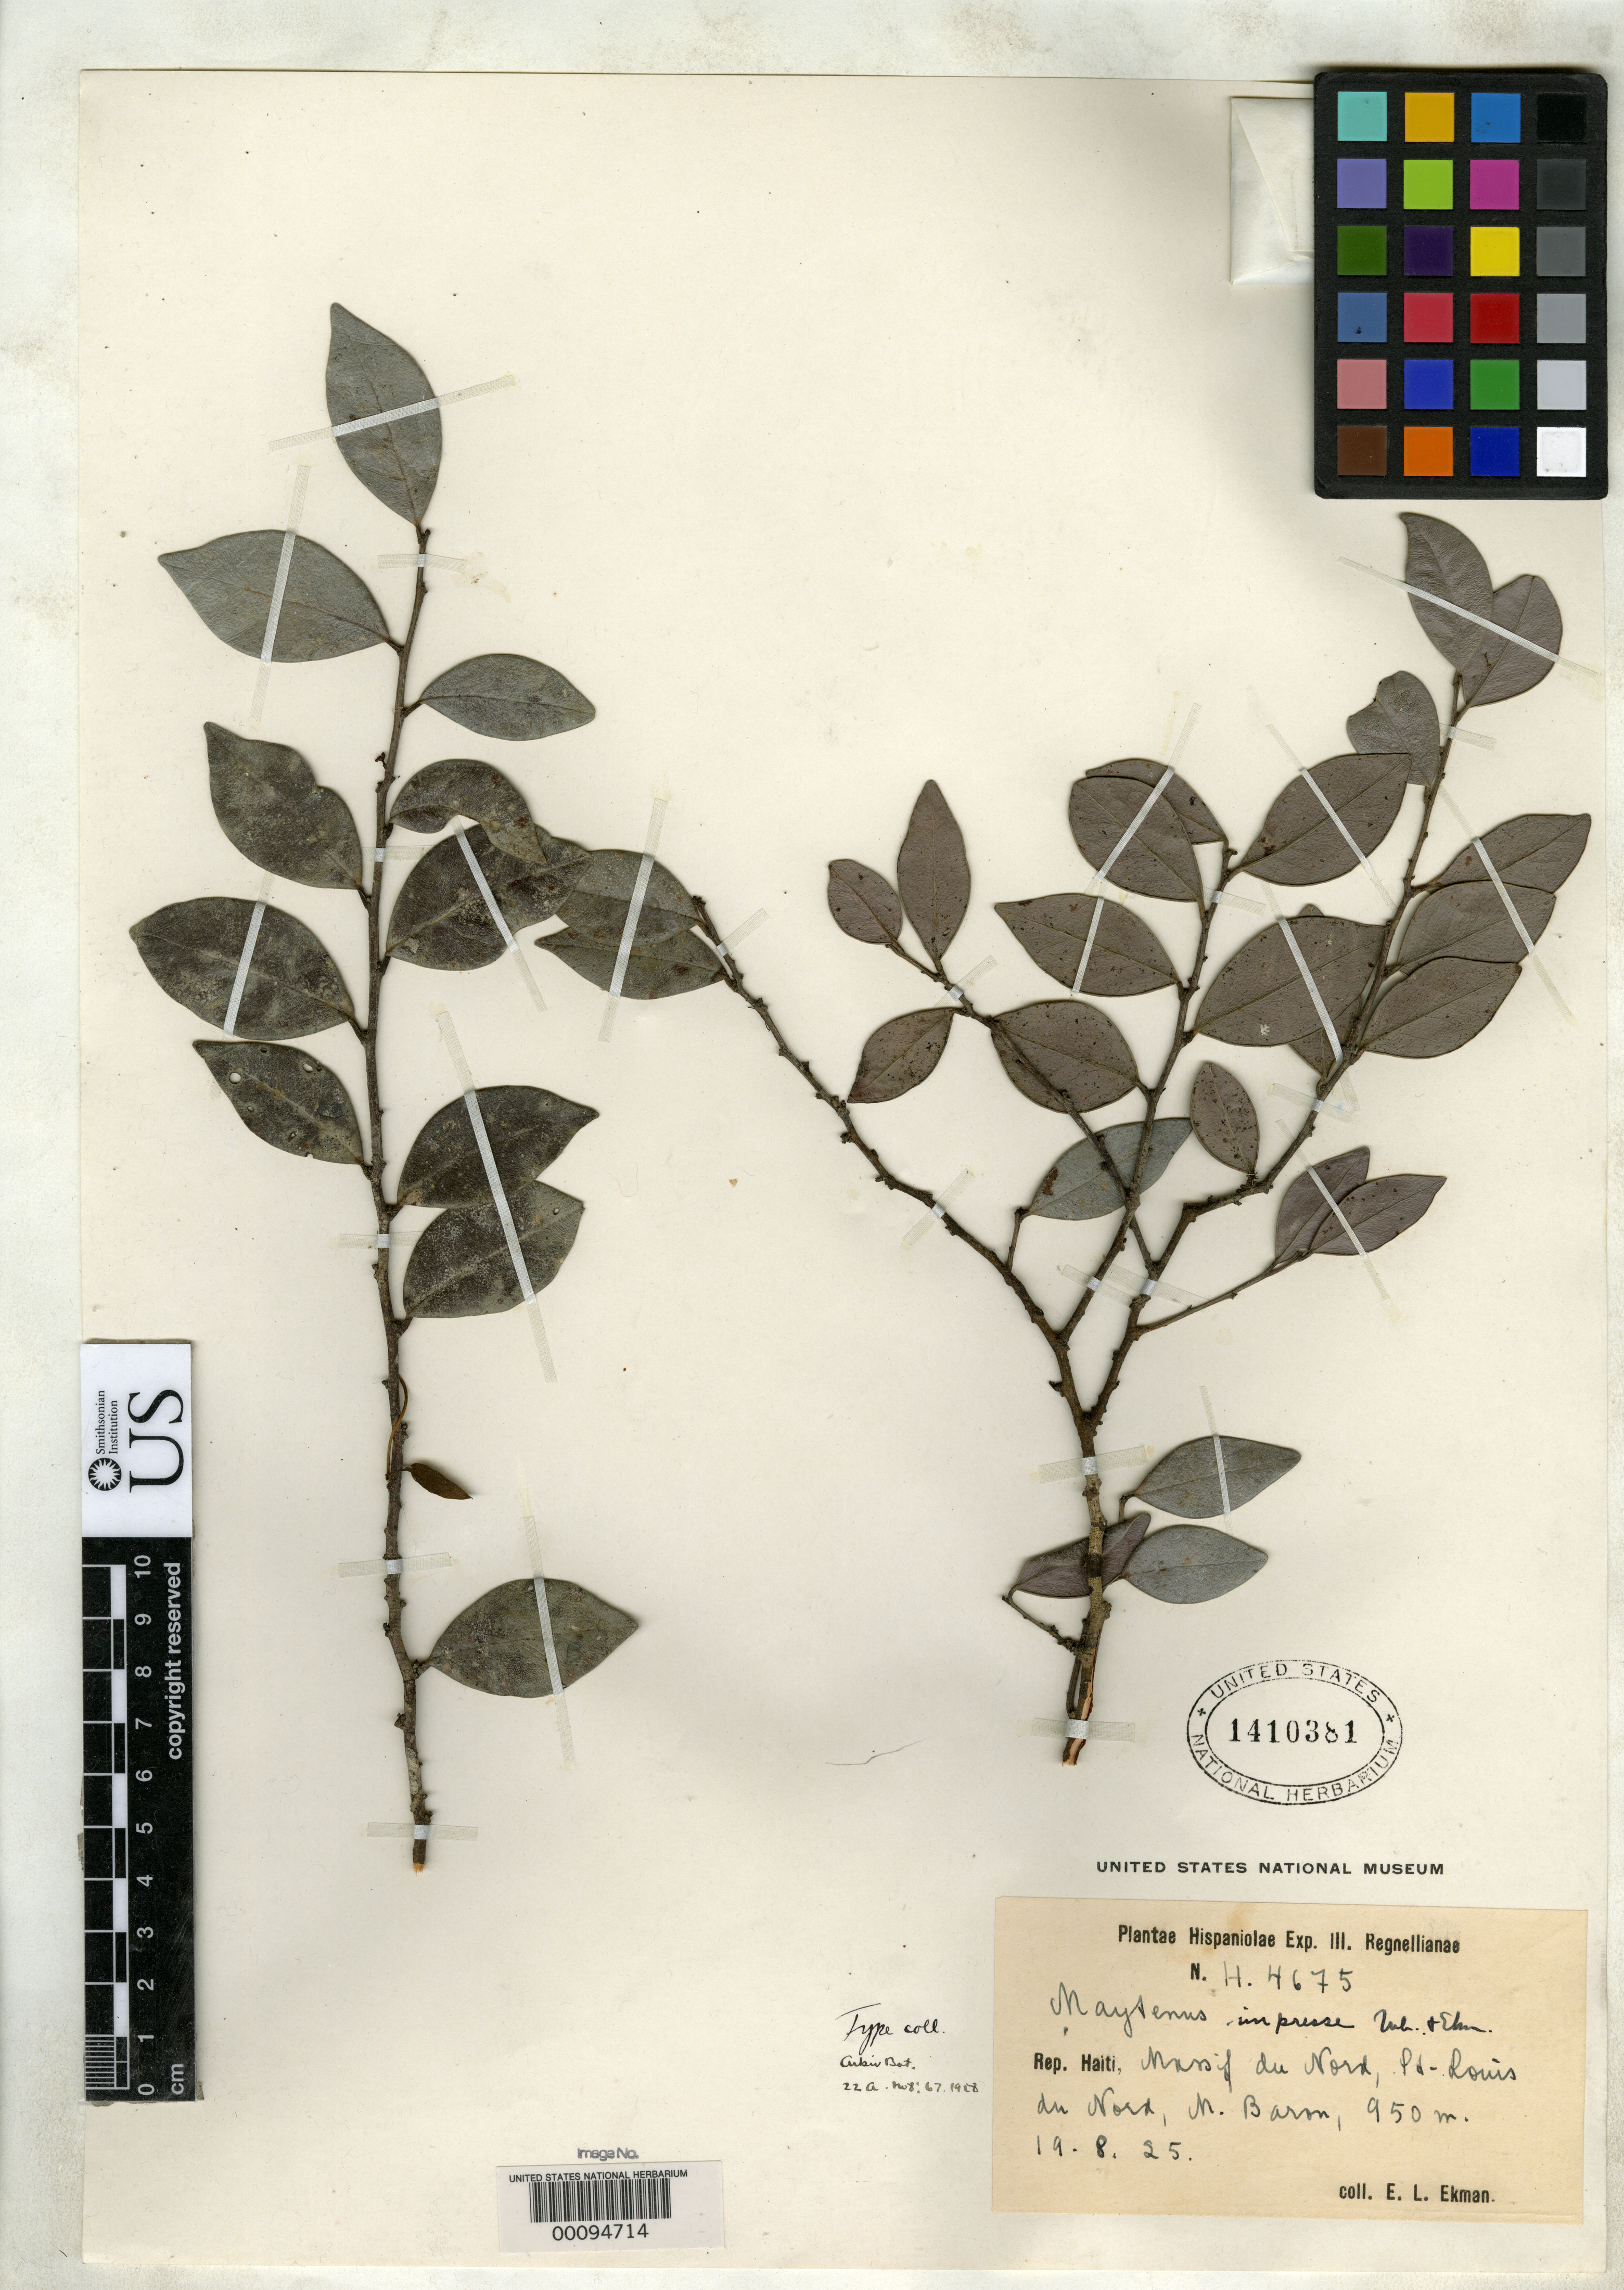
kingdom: Plantae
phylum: Tracheophyta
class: Magnoliopsida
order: Celastrales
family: Celastraceae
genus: Maytenus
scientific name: Maytenus impressa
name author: Urb. & Ekman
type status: Isotype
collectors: E. L. Ekman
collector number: H 4675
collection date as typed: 19 Aug 1925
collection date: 1925-08-19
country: Haiti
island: Hispaniola Island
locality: Massif du Nord, Pope st. Louis du nord in Morne Baron.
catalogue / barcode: US 1410381